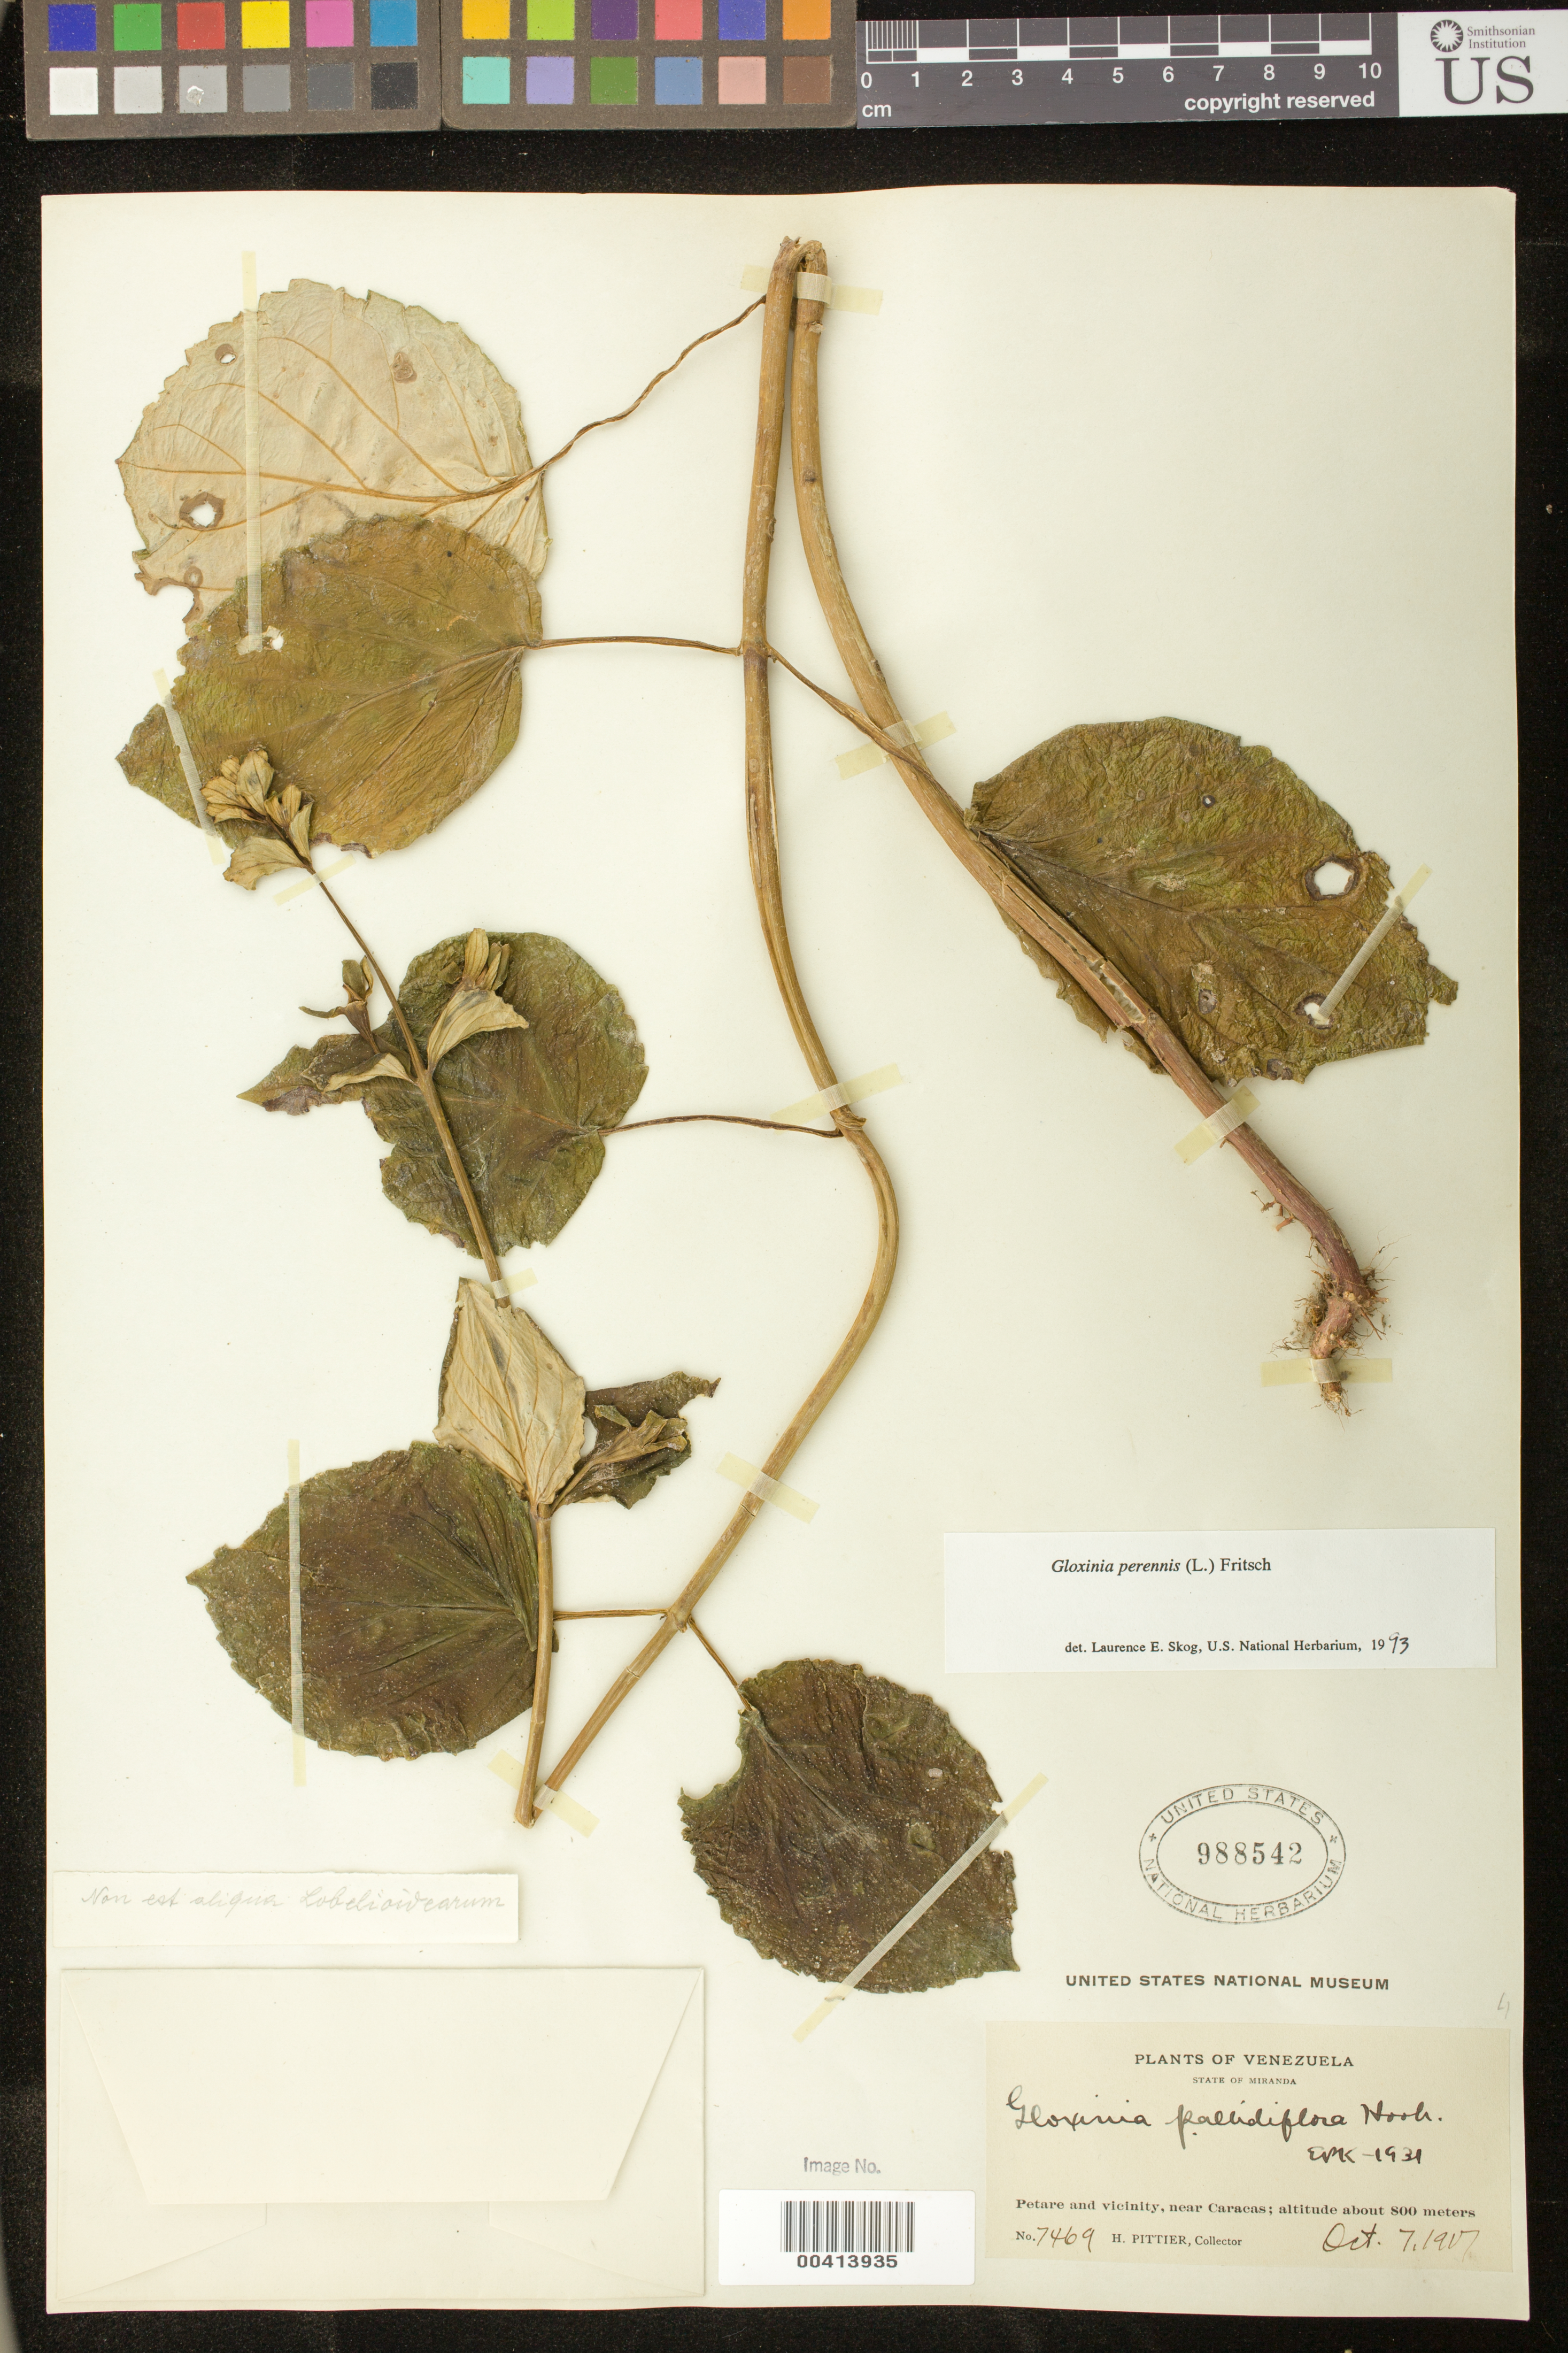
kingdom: Plantae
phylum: Tracheophyta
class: Magnoliopsida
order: Lamiales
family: Gesneriaceae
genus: Gloxinia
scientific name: Gloxinia perennis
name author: (L.) Fritsch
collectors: H. F. Pittier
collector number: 7469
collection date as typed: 07 Oct 1917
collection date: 1917-10-07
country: Venezuela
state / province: Miranda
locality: Petare, near Caracas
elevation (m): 800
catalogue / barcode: US 988542